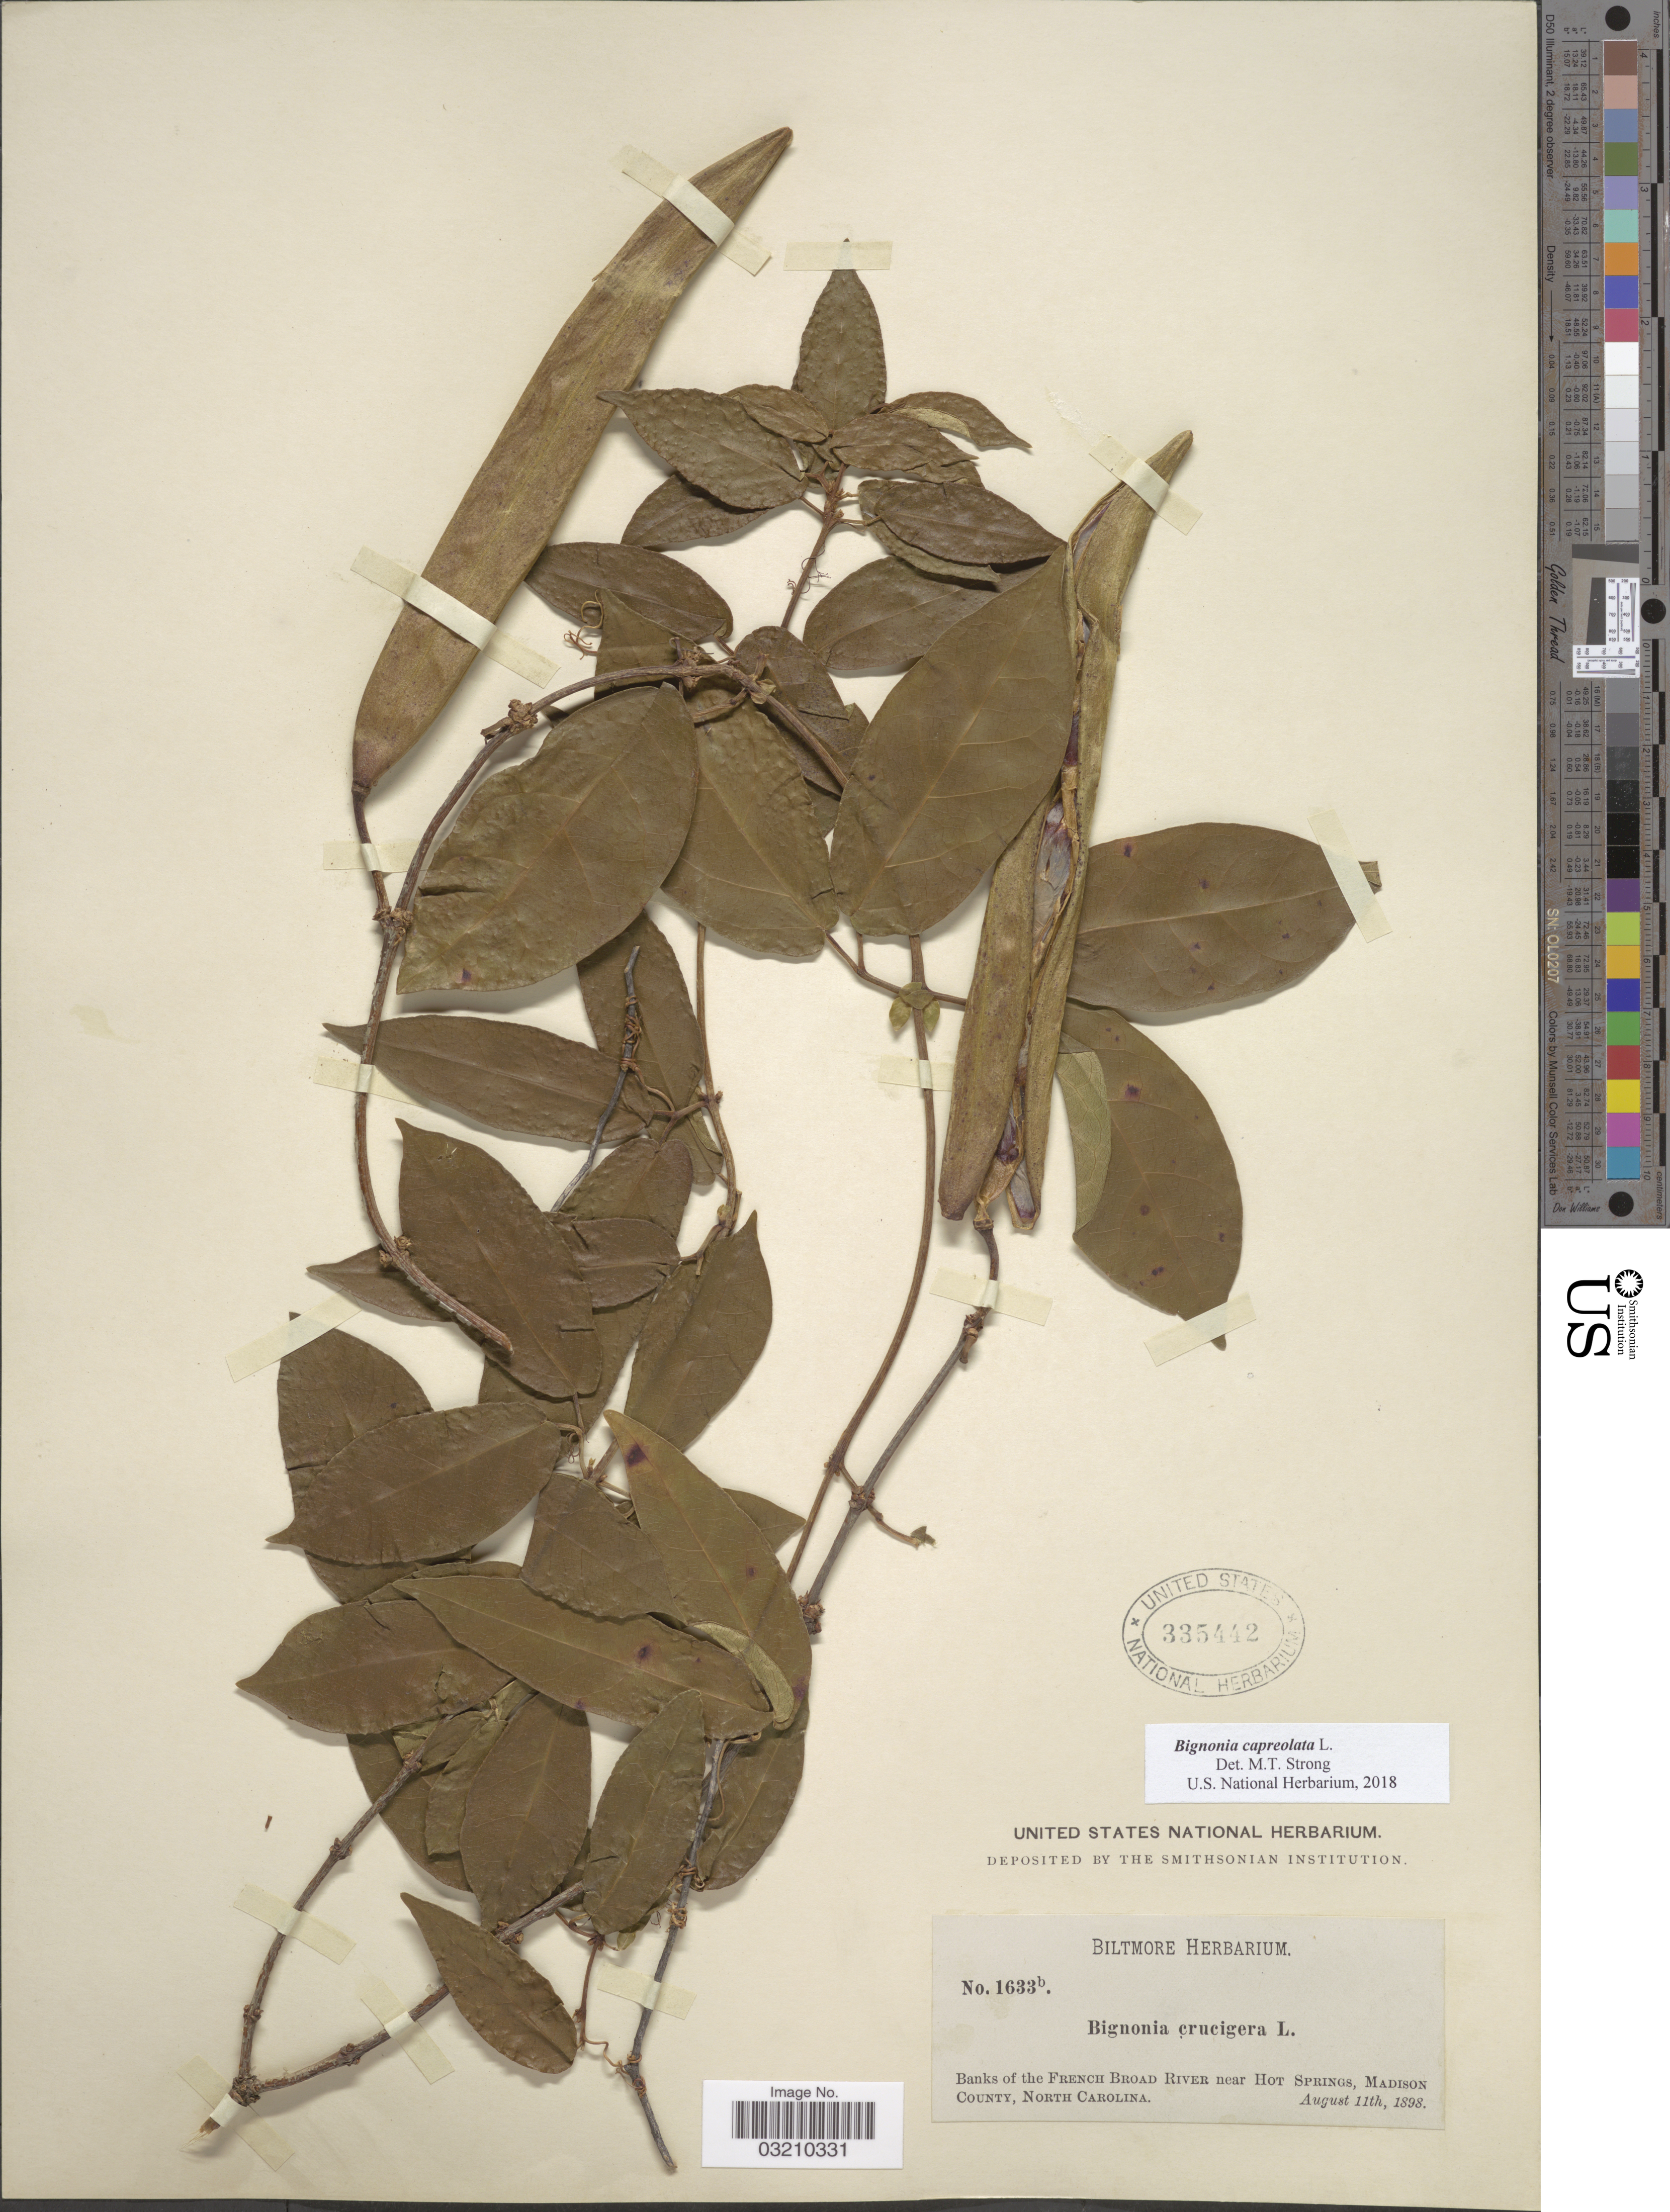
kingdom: Plantae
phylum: Tracheophyta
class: Magnoliopsida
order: Lamiales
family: Bignoniaceae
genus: Bignonia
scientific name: Bignonia capreolata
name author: L.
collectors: ex herb. Biltmore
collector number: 1633b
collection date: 1898-08-11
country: United States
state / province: North Carolina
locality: Banks of the French Broad River near Hot Springs, Madison County.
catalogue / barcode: US 335442